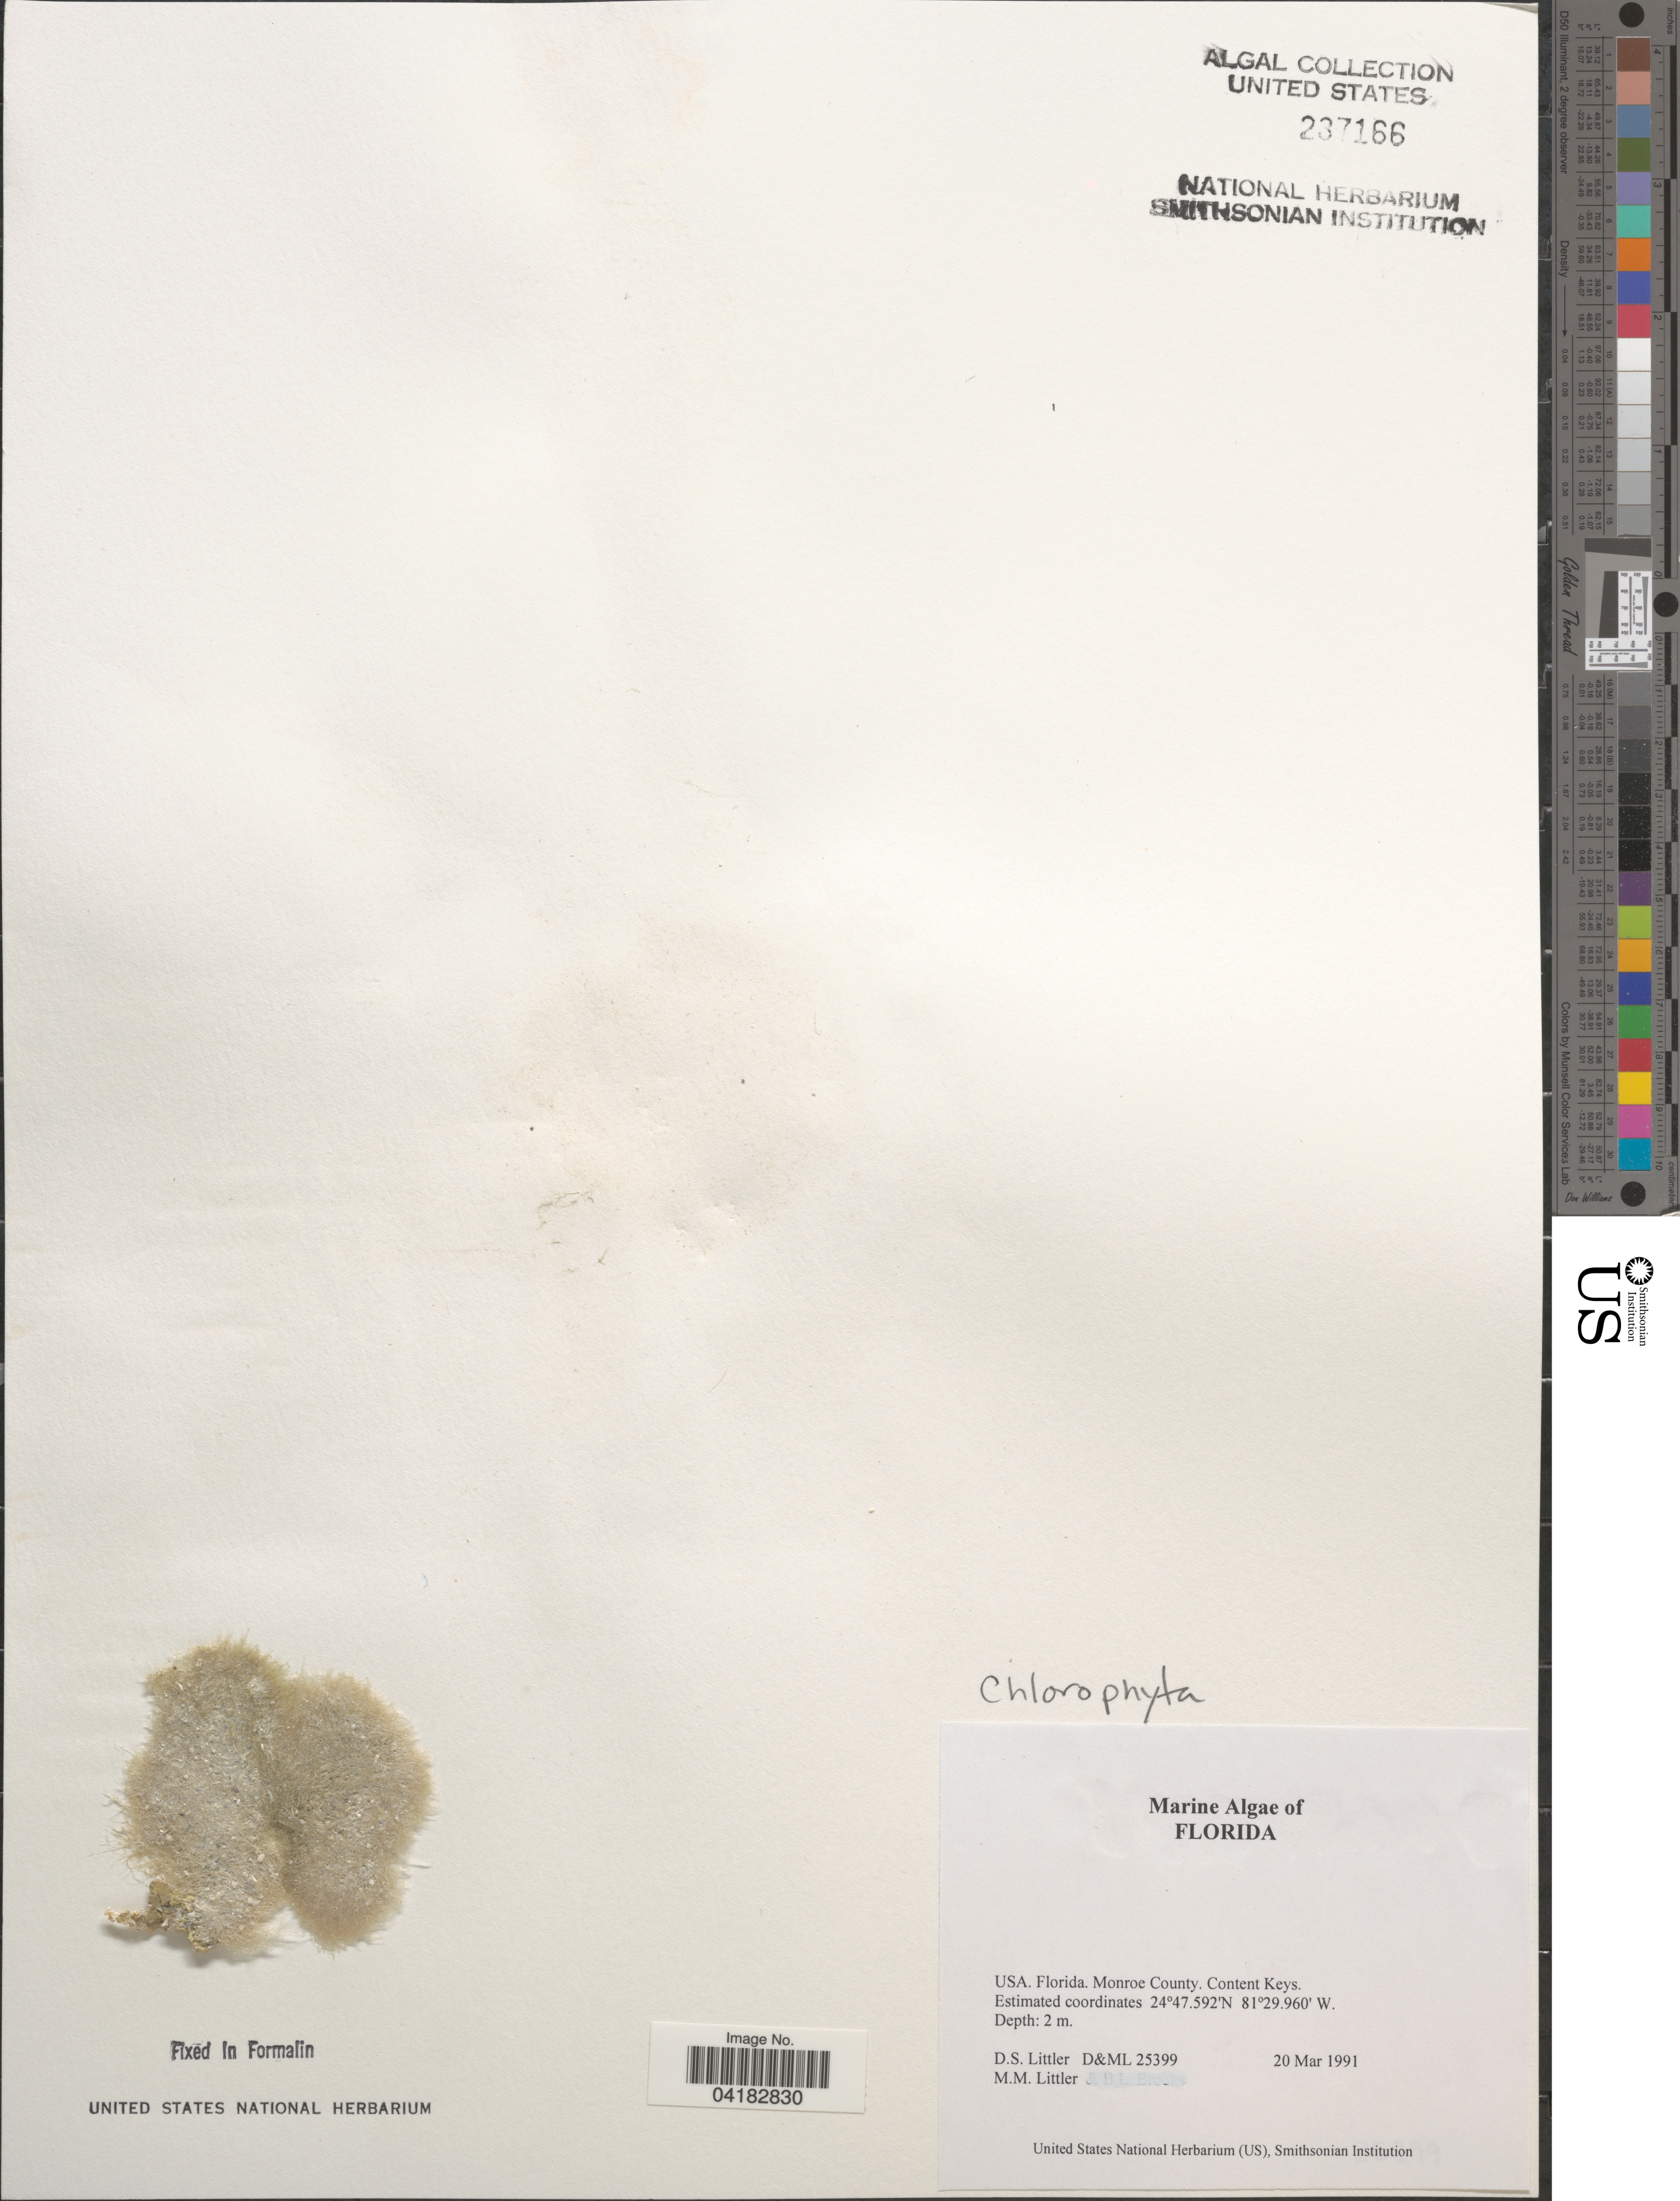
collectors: D. S. Littler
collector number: D&ML25399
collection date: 1991-03-20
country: United States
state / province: Florida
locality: Monroe County. Content Keys.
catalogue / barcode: US 237166